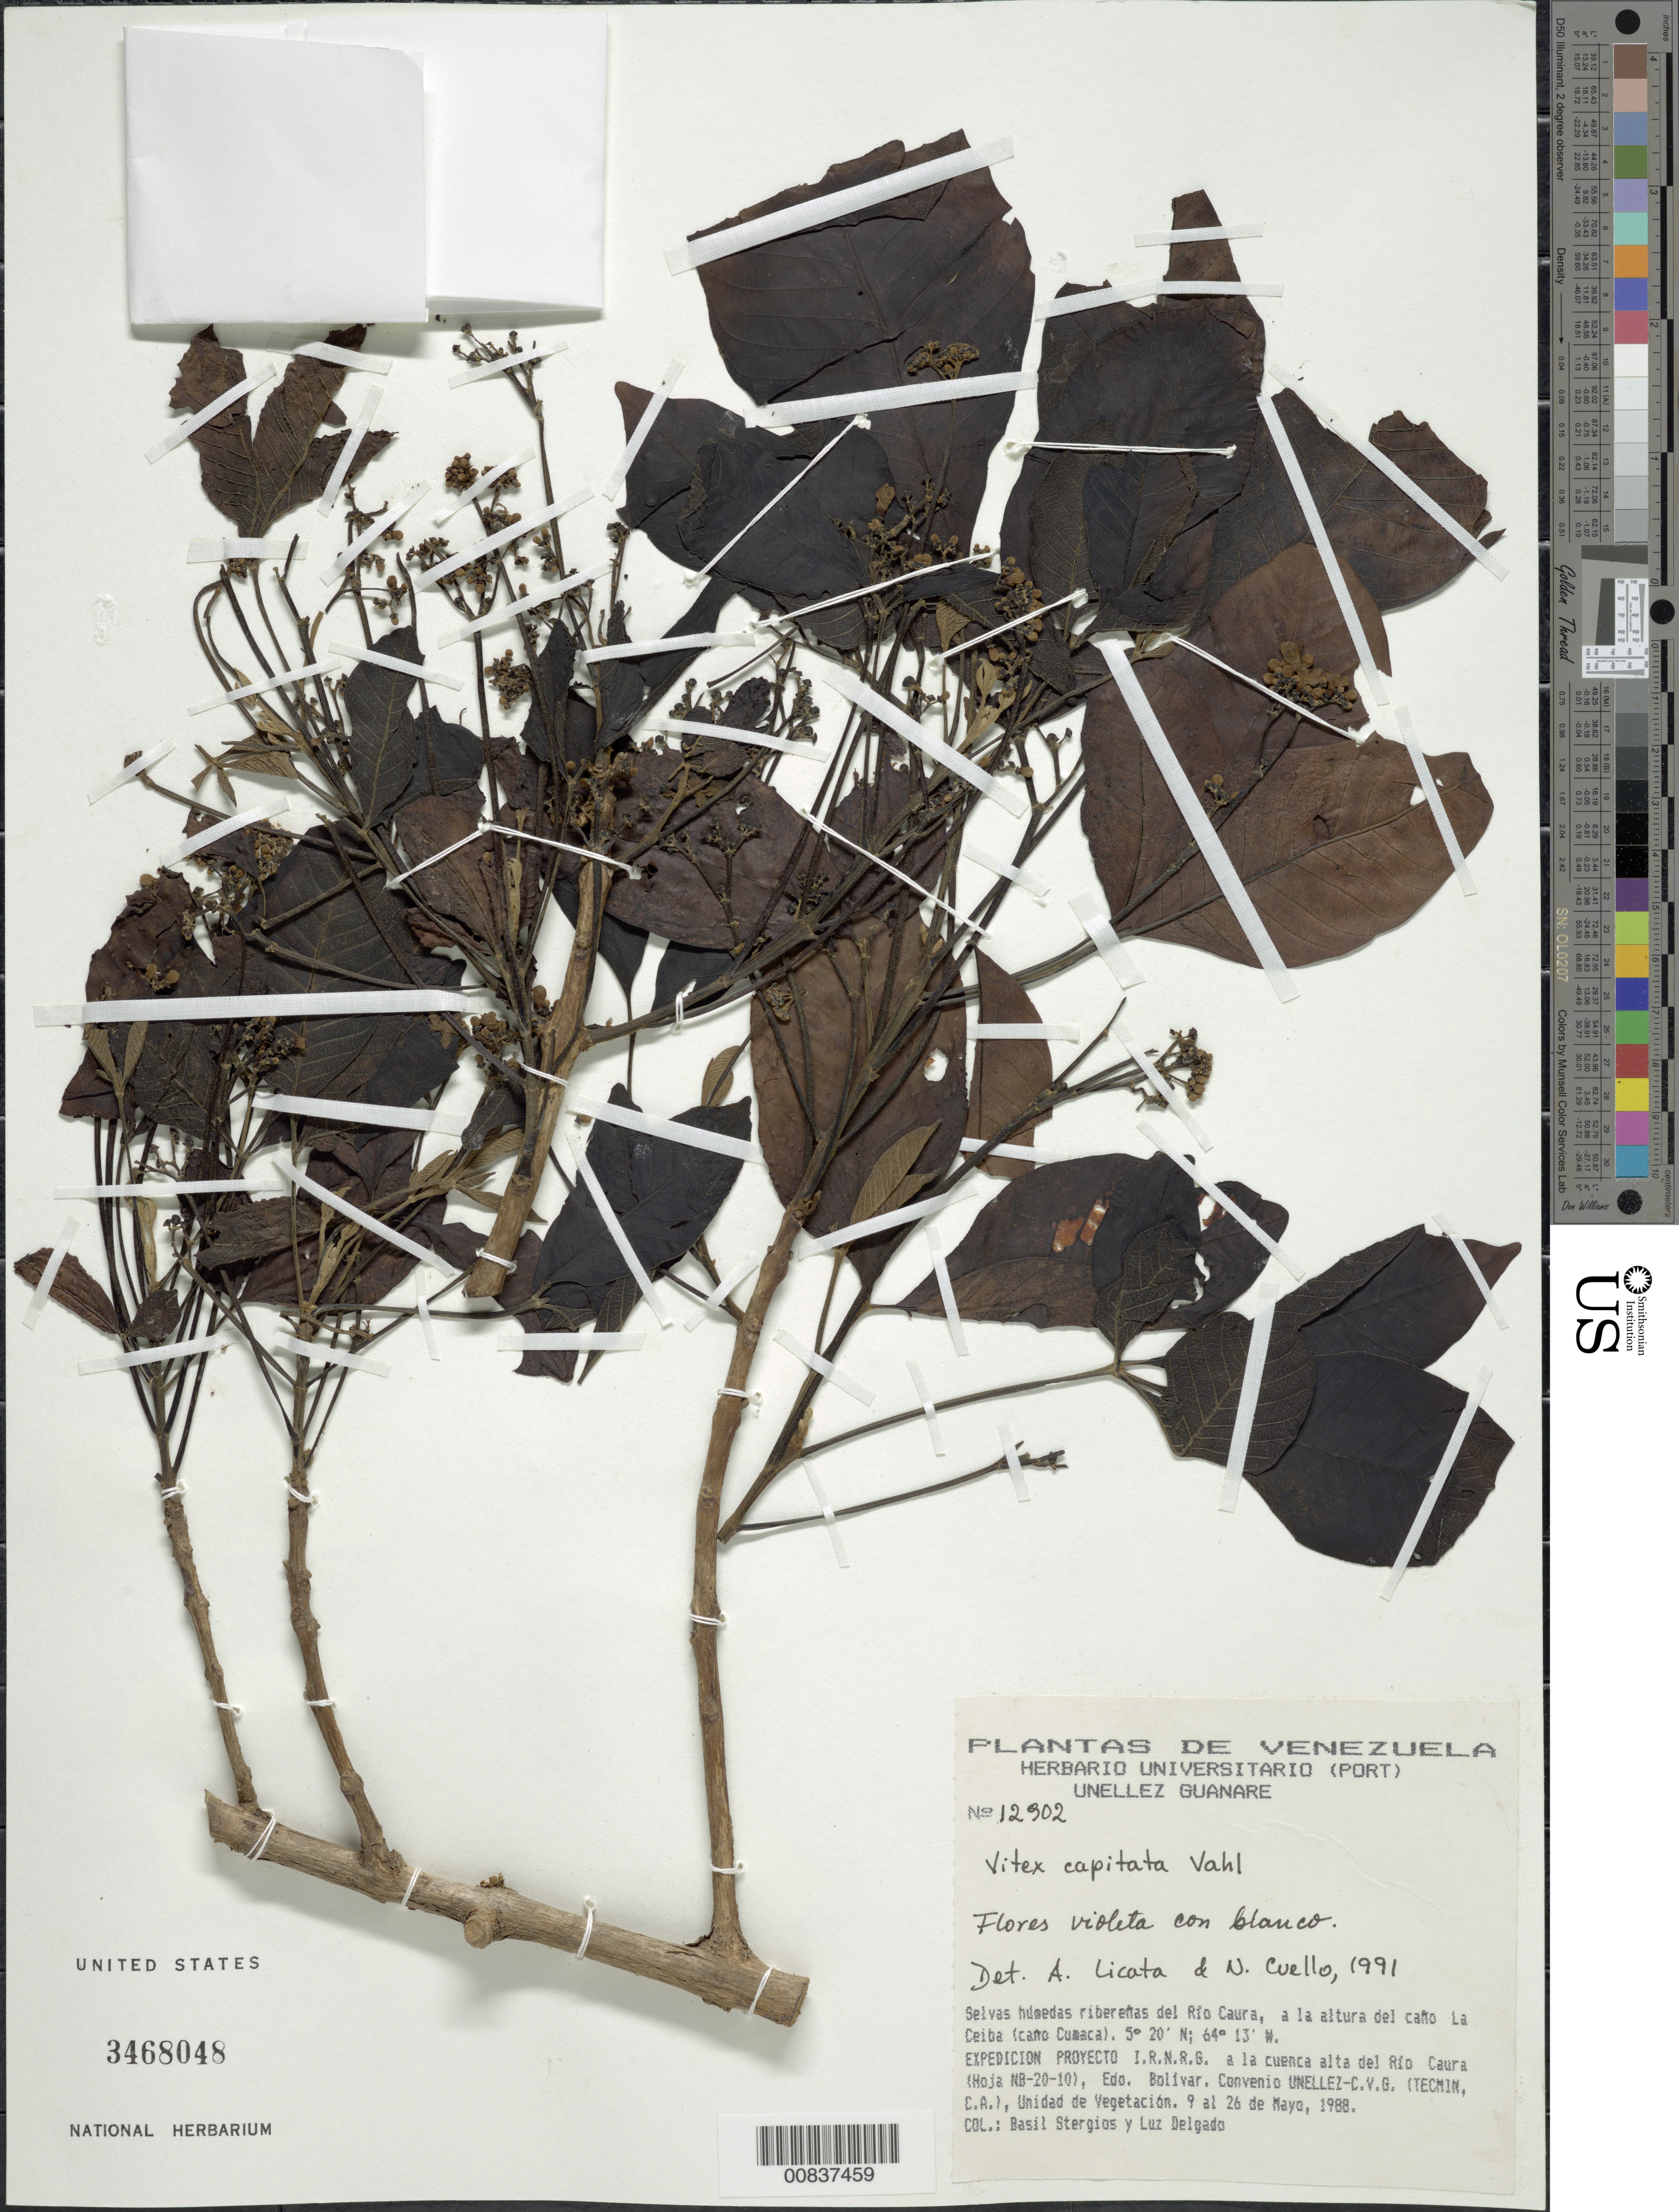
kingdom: Plantae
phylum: Tracheophyta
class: Magnoliopsida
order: Lamiales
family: Lamiaceae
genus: Vitex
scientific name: Vitex capitata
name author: Vahl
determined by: Cuello, Nidia L.; Licata, A.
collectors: B. G. Stergios & L. Delgado V.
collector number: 12902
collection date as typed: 9-May-88 to 26-May-88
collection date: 1988-05-09/1988-05-26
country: Venezuela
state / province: Bolívar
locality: Río Caura, Caño La Ceiba (Caño Cumaca)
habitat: Selvas húmedas ribereñas del río, a la altura del cano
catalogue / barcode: US 3468048